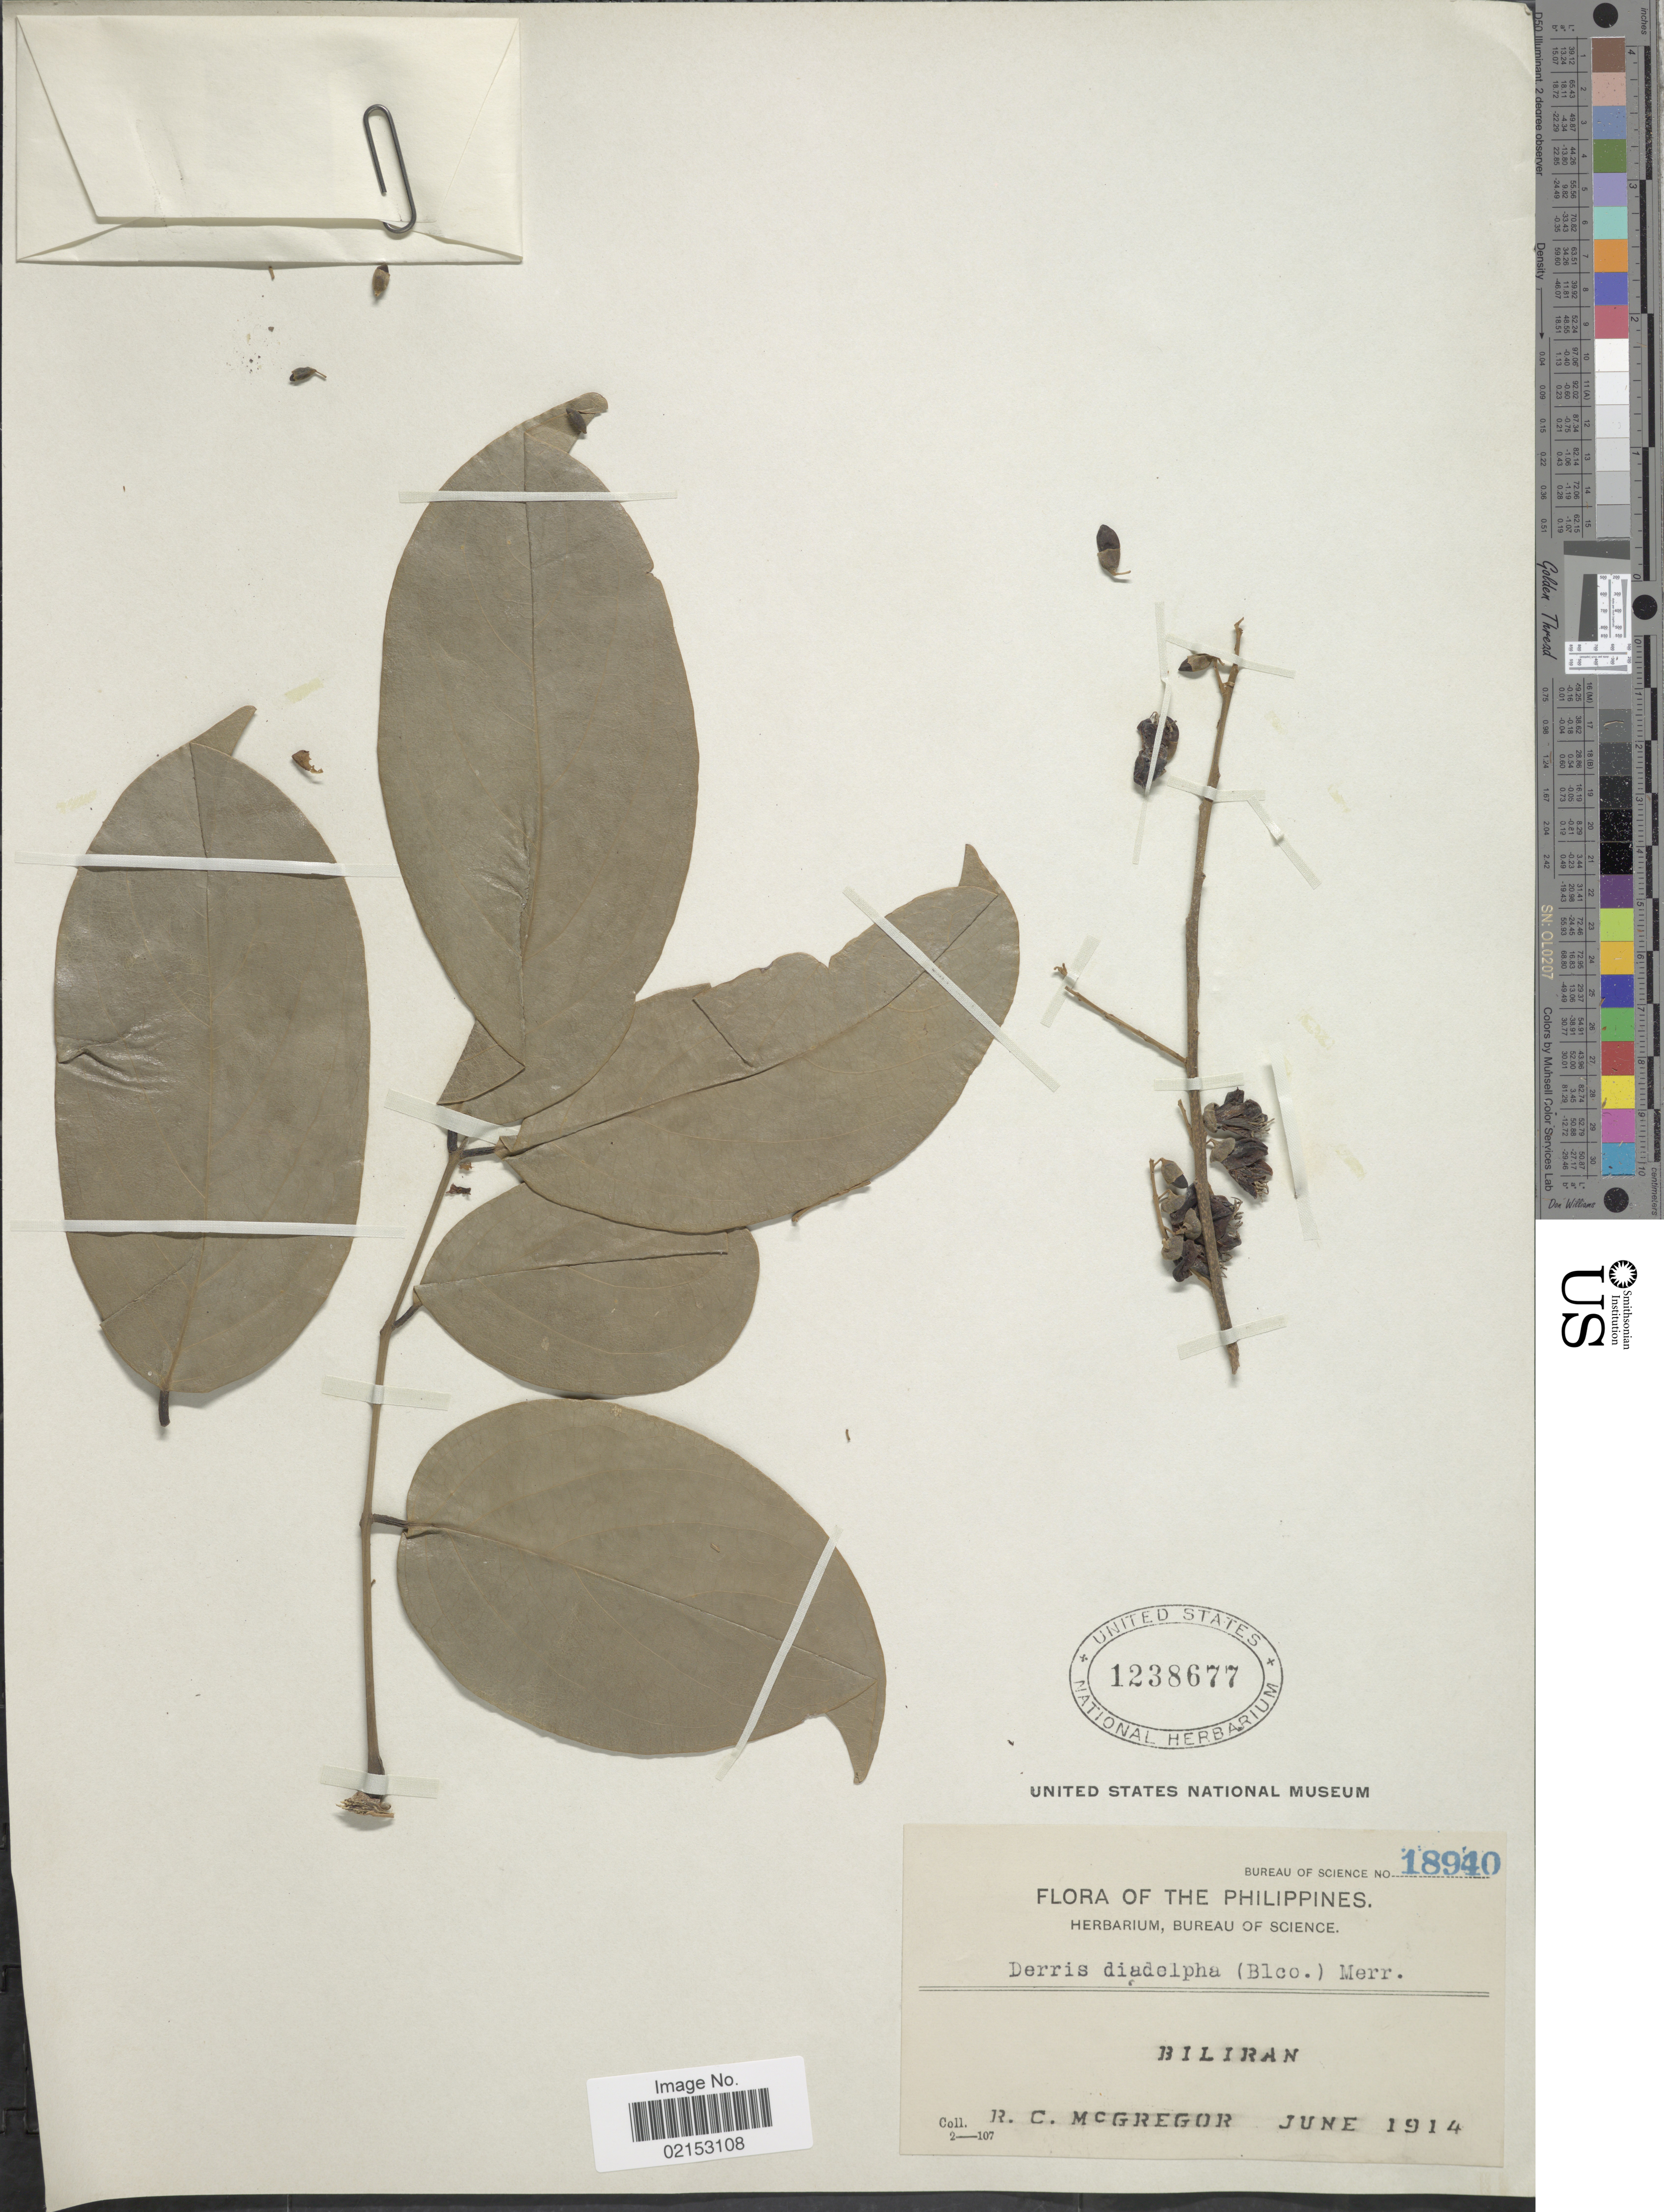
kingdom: Plantae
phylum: Tracheophyta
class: Magnoliopsida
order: Fabales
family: Fabaceae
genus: Aganope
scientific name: Aganope heptaphylla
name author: (L.) Polhill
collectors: R. C. McGregor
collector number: Bureau of Science 18940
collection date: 1914-06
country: Philippines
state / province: Eastern Visayas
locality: Biliran.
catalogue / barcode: US 1238677